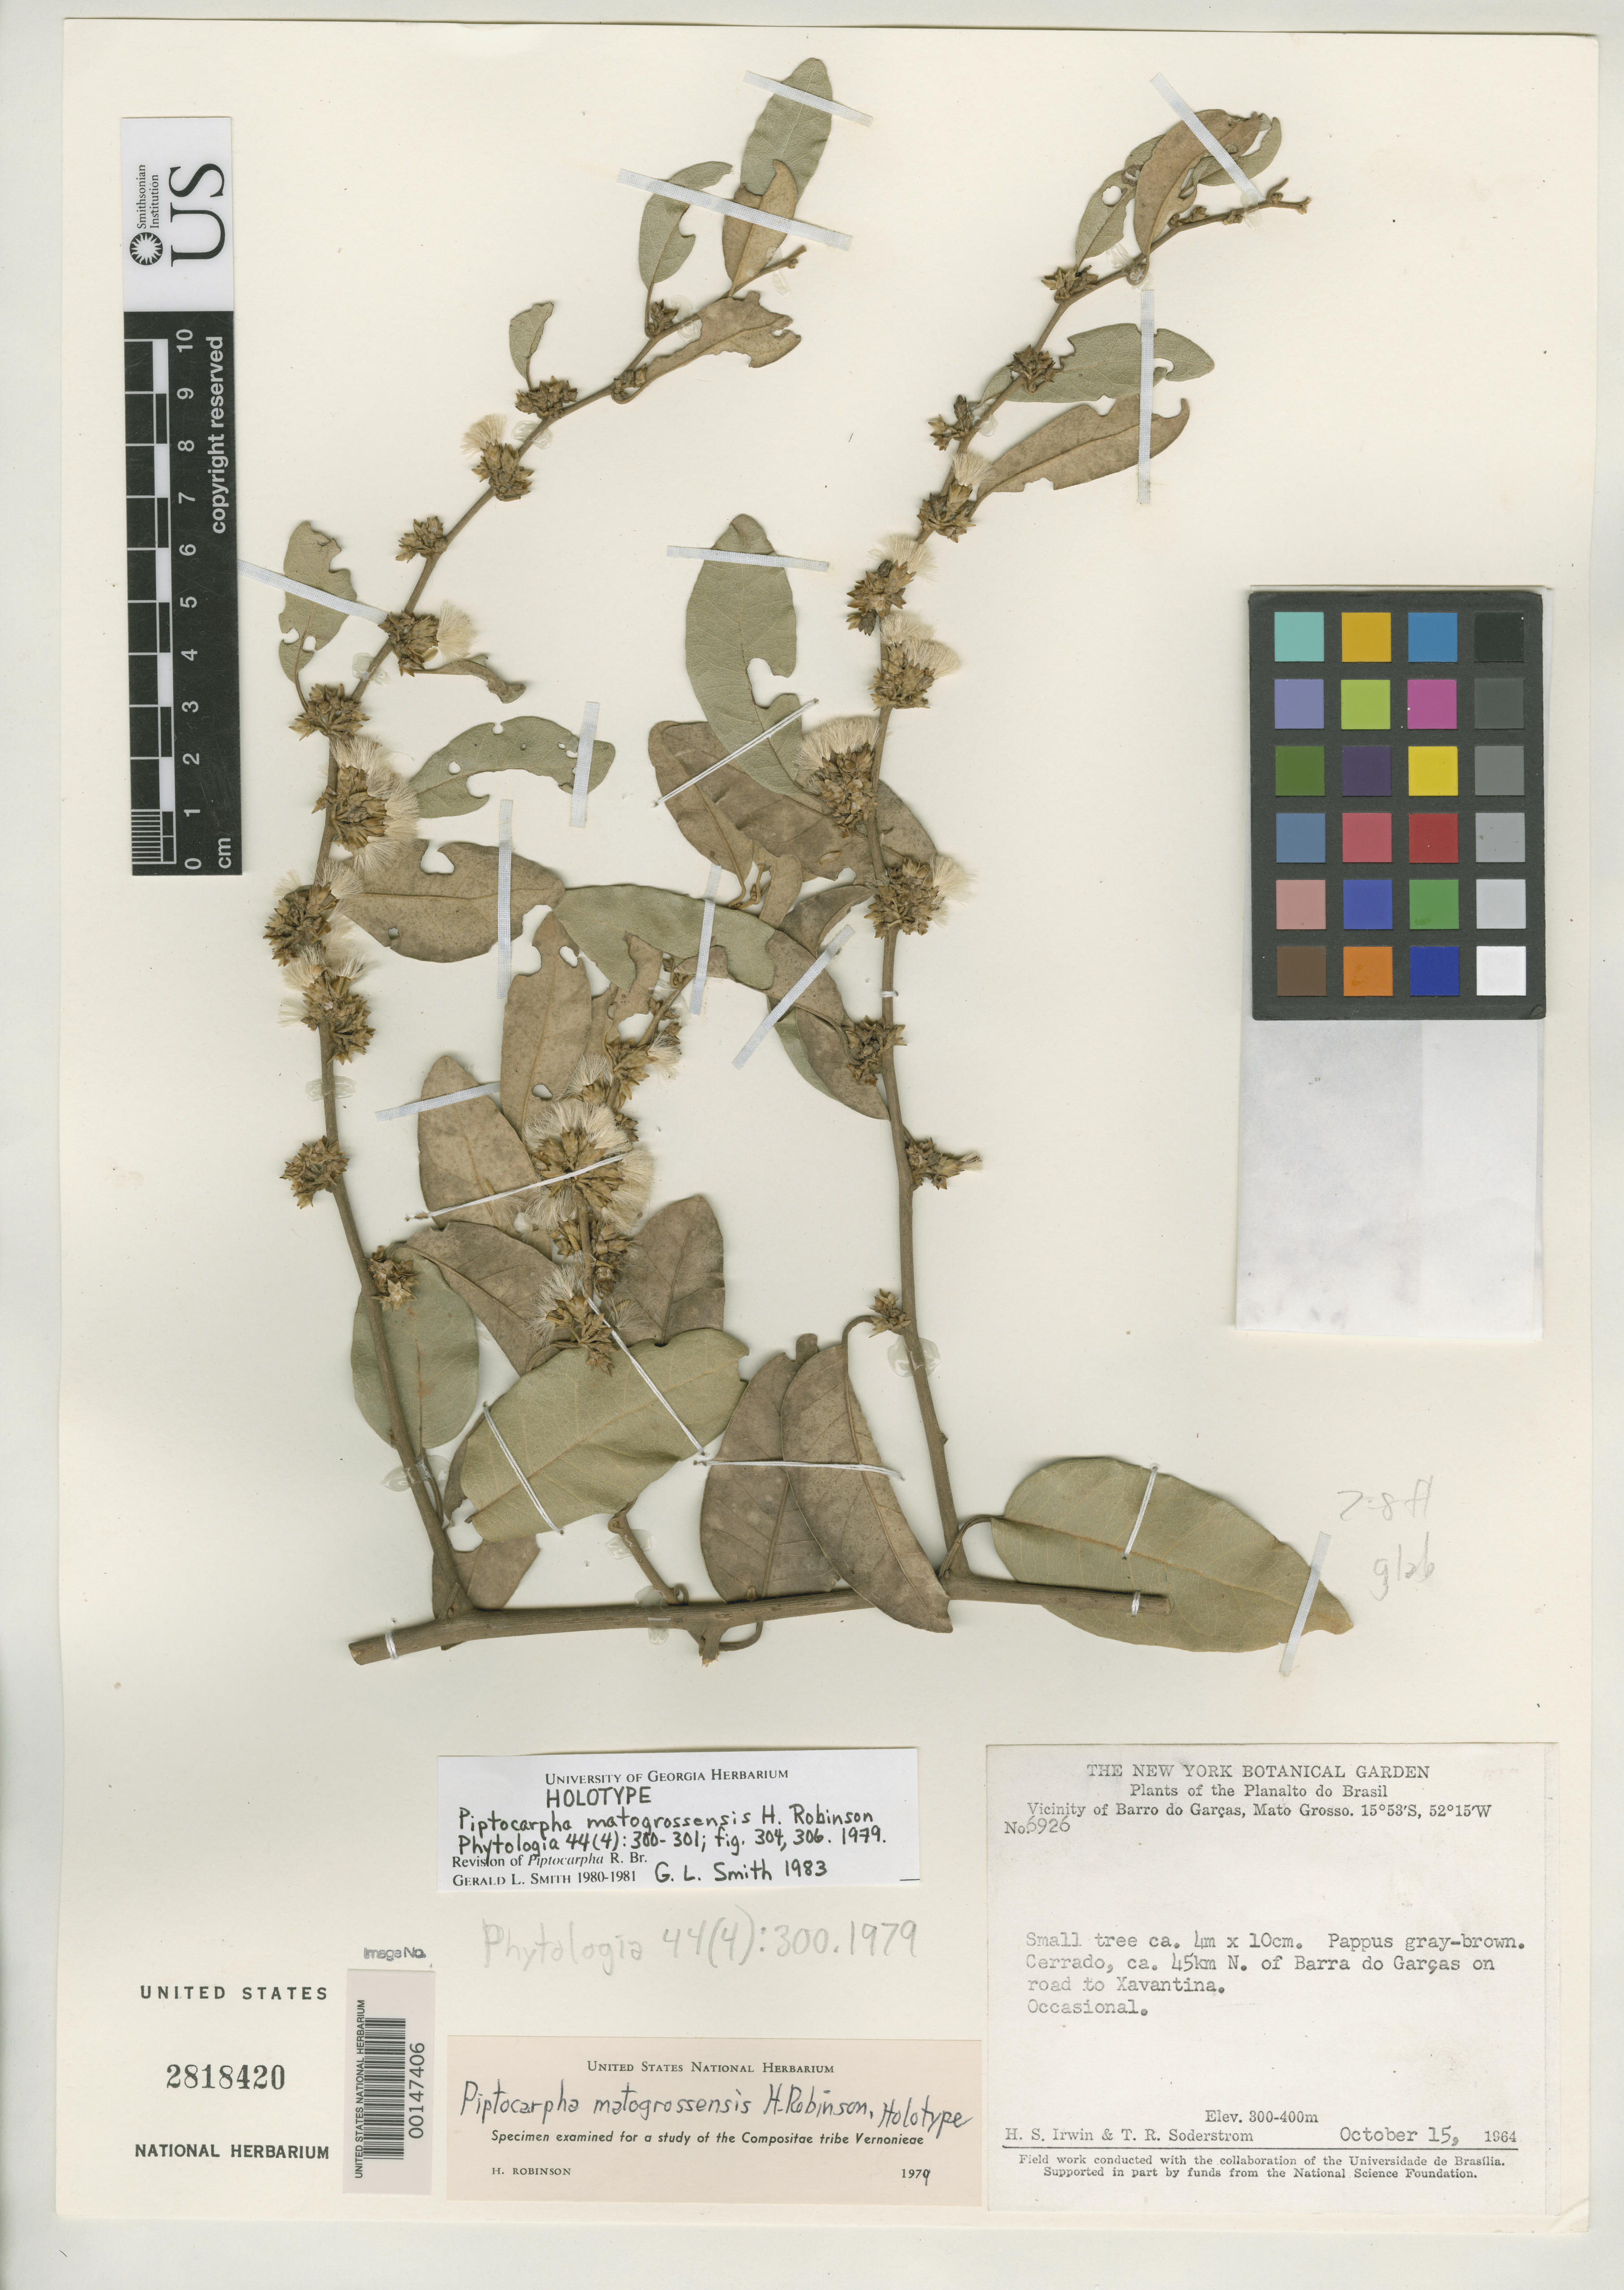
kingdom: Plantae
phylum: Tracheophyta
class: Magnoliopsida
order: Asterales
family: Asteraceae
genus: Piptocarpha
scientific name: Piptocarpha matogrossensis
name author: H. Rob.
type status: Holotype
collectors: H. Irwin & T. R. Soderstrom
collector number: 6926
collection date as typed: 15 Oct 1964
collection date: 1964-10-15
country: Brazil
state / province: Mato Grosso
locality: North of Barro do Garcas on road to Xavantina.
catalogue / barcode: US 2818420